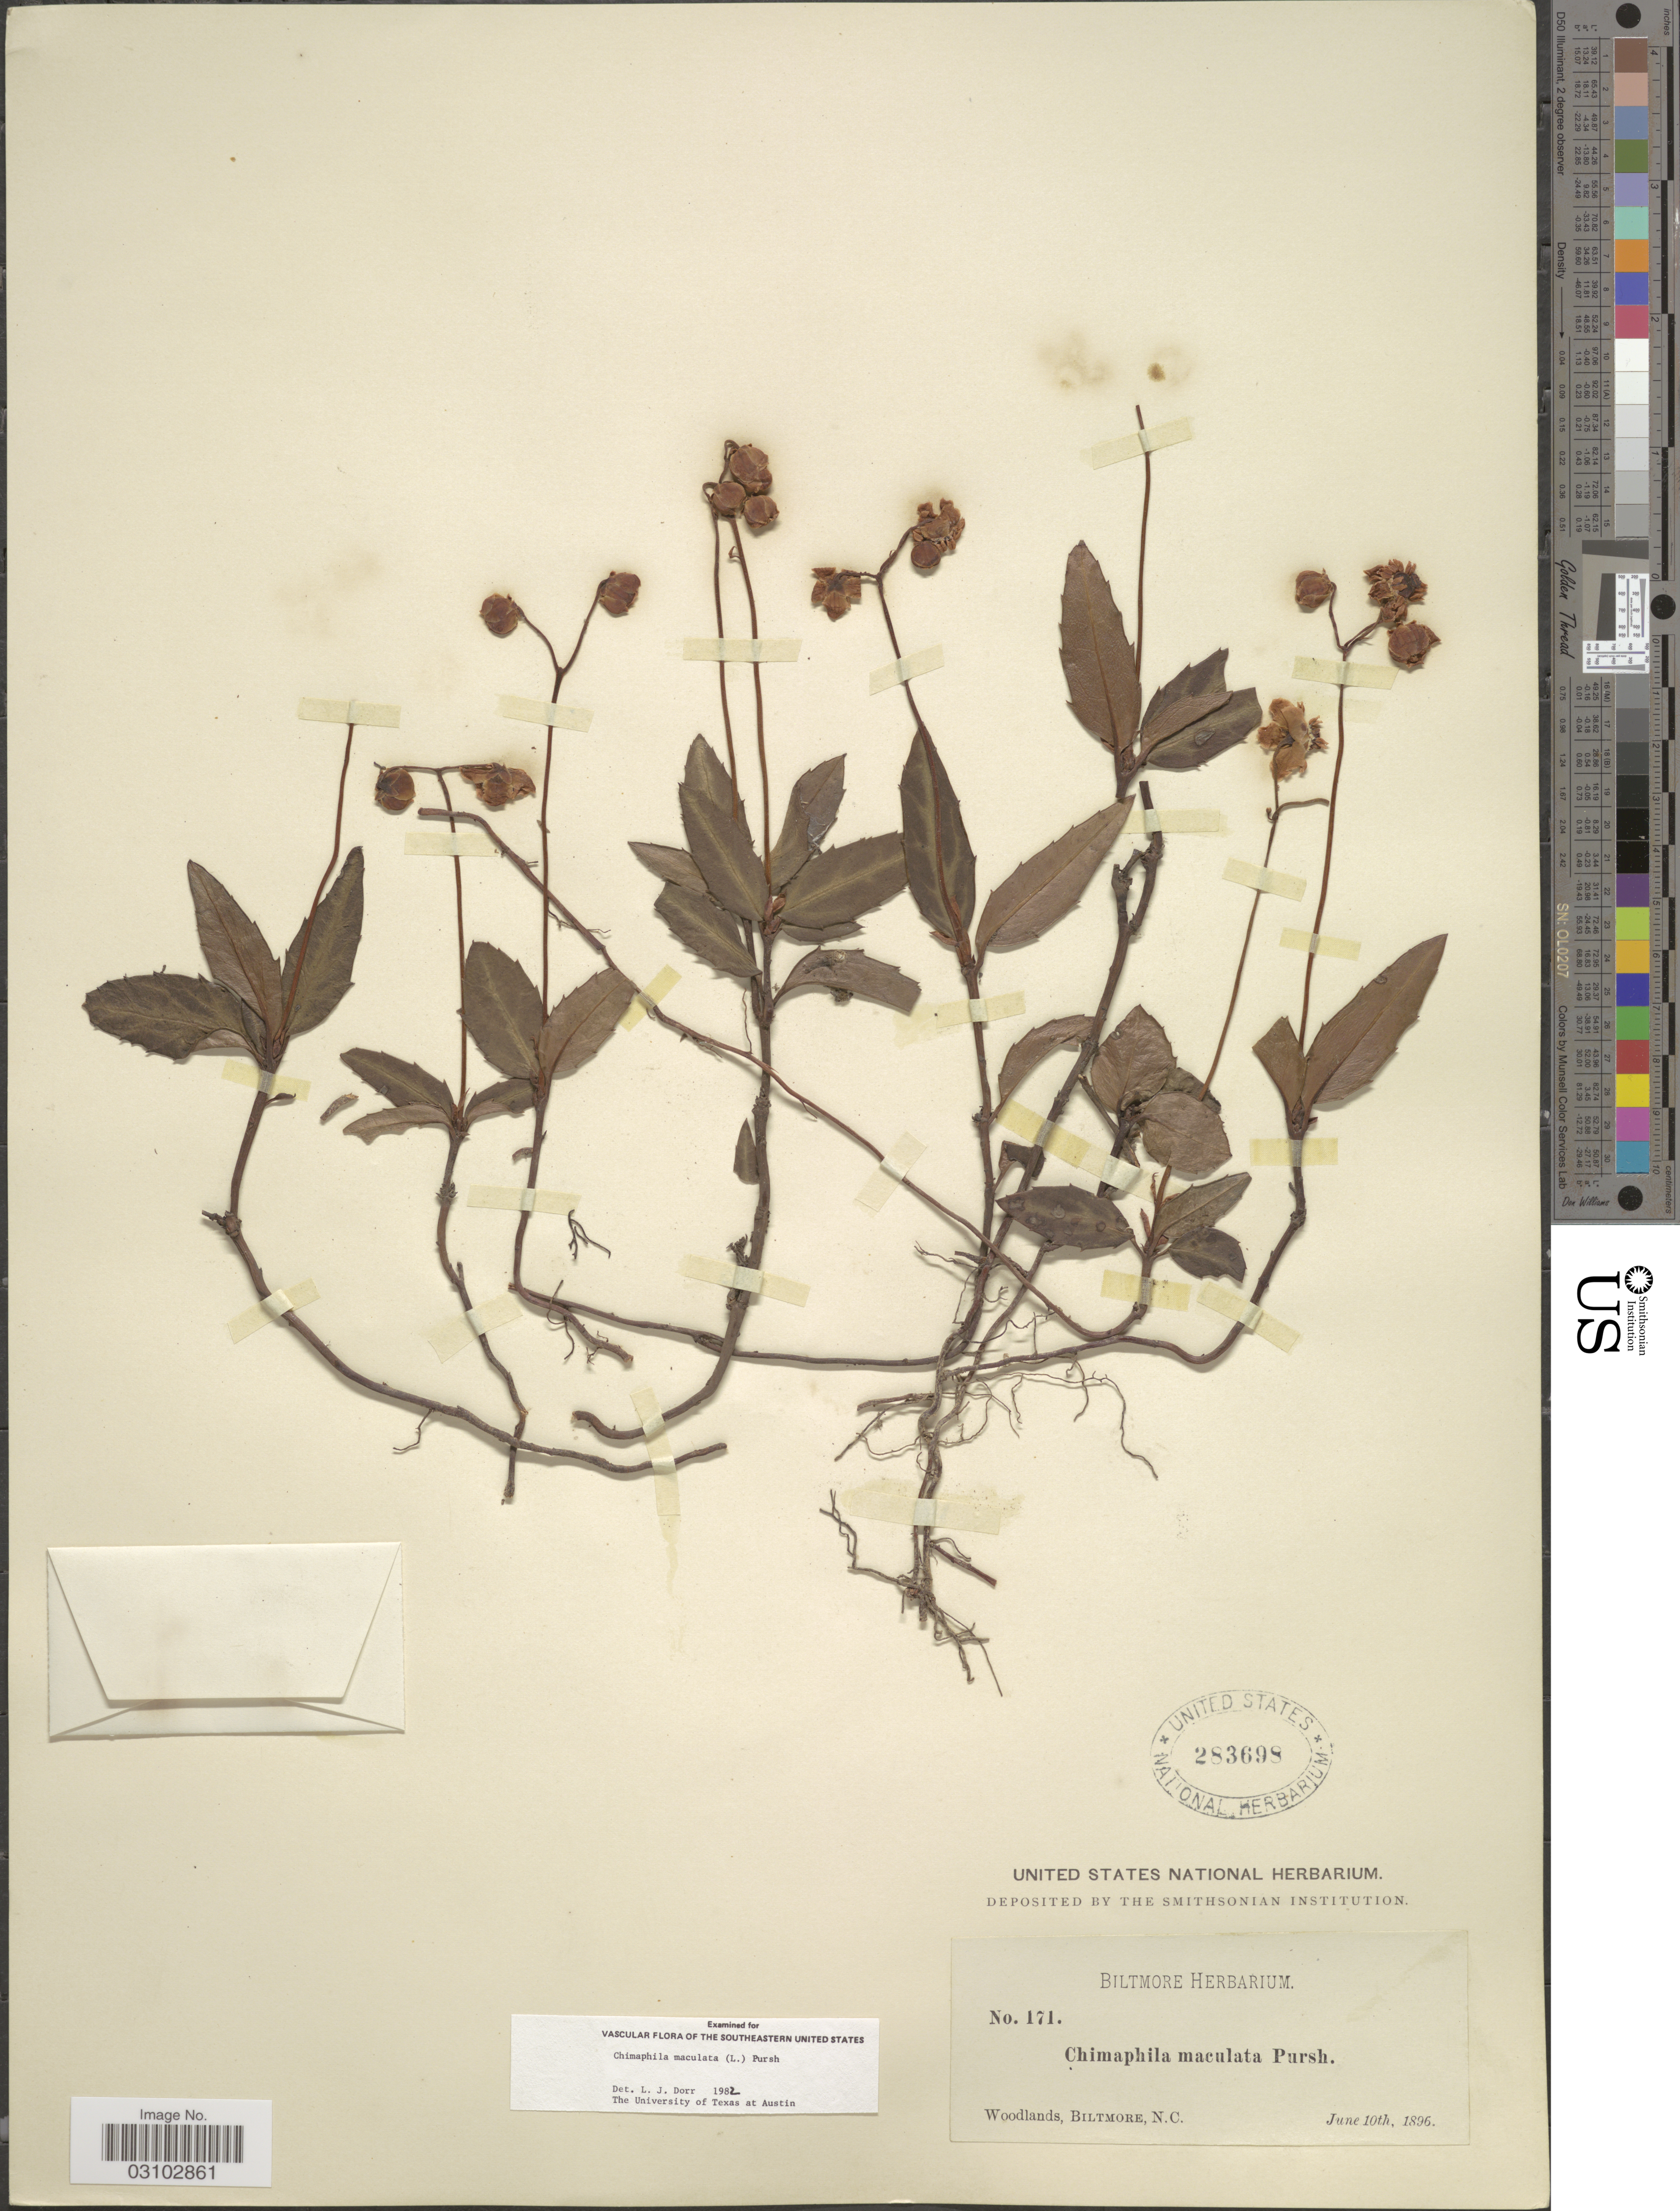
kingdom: Plantae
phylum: Tracheophyta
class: Magnoliopsida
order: Ericales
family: Ericaceae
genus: Chimaphila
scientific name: Chimaphila maculata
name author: (L.) Pursh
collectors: ex herb. Biltmore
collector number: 171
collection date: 1896-06-10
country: United States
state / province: North Carolina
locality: Biltmore.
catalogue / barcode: US 283698